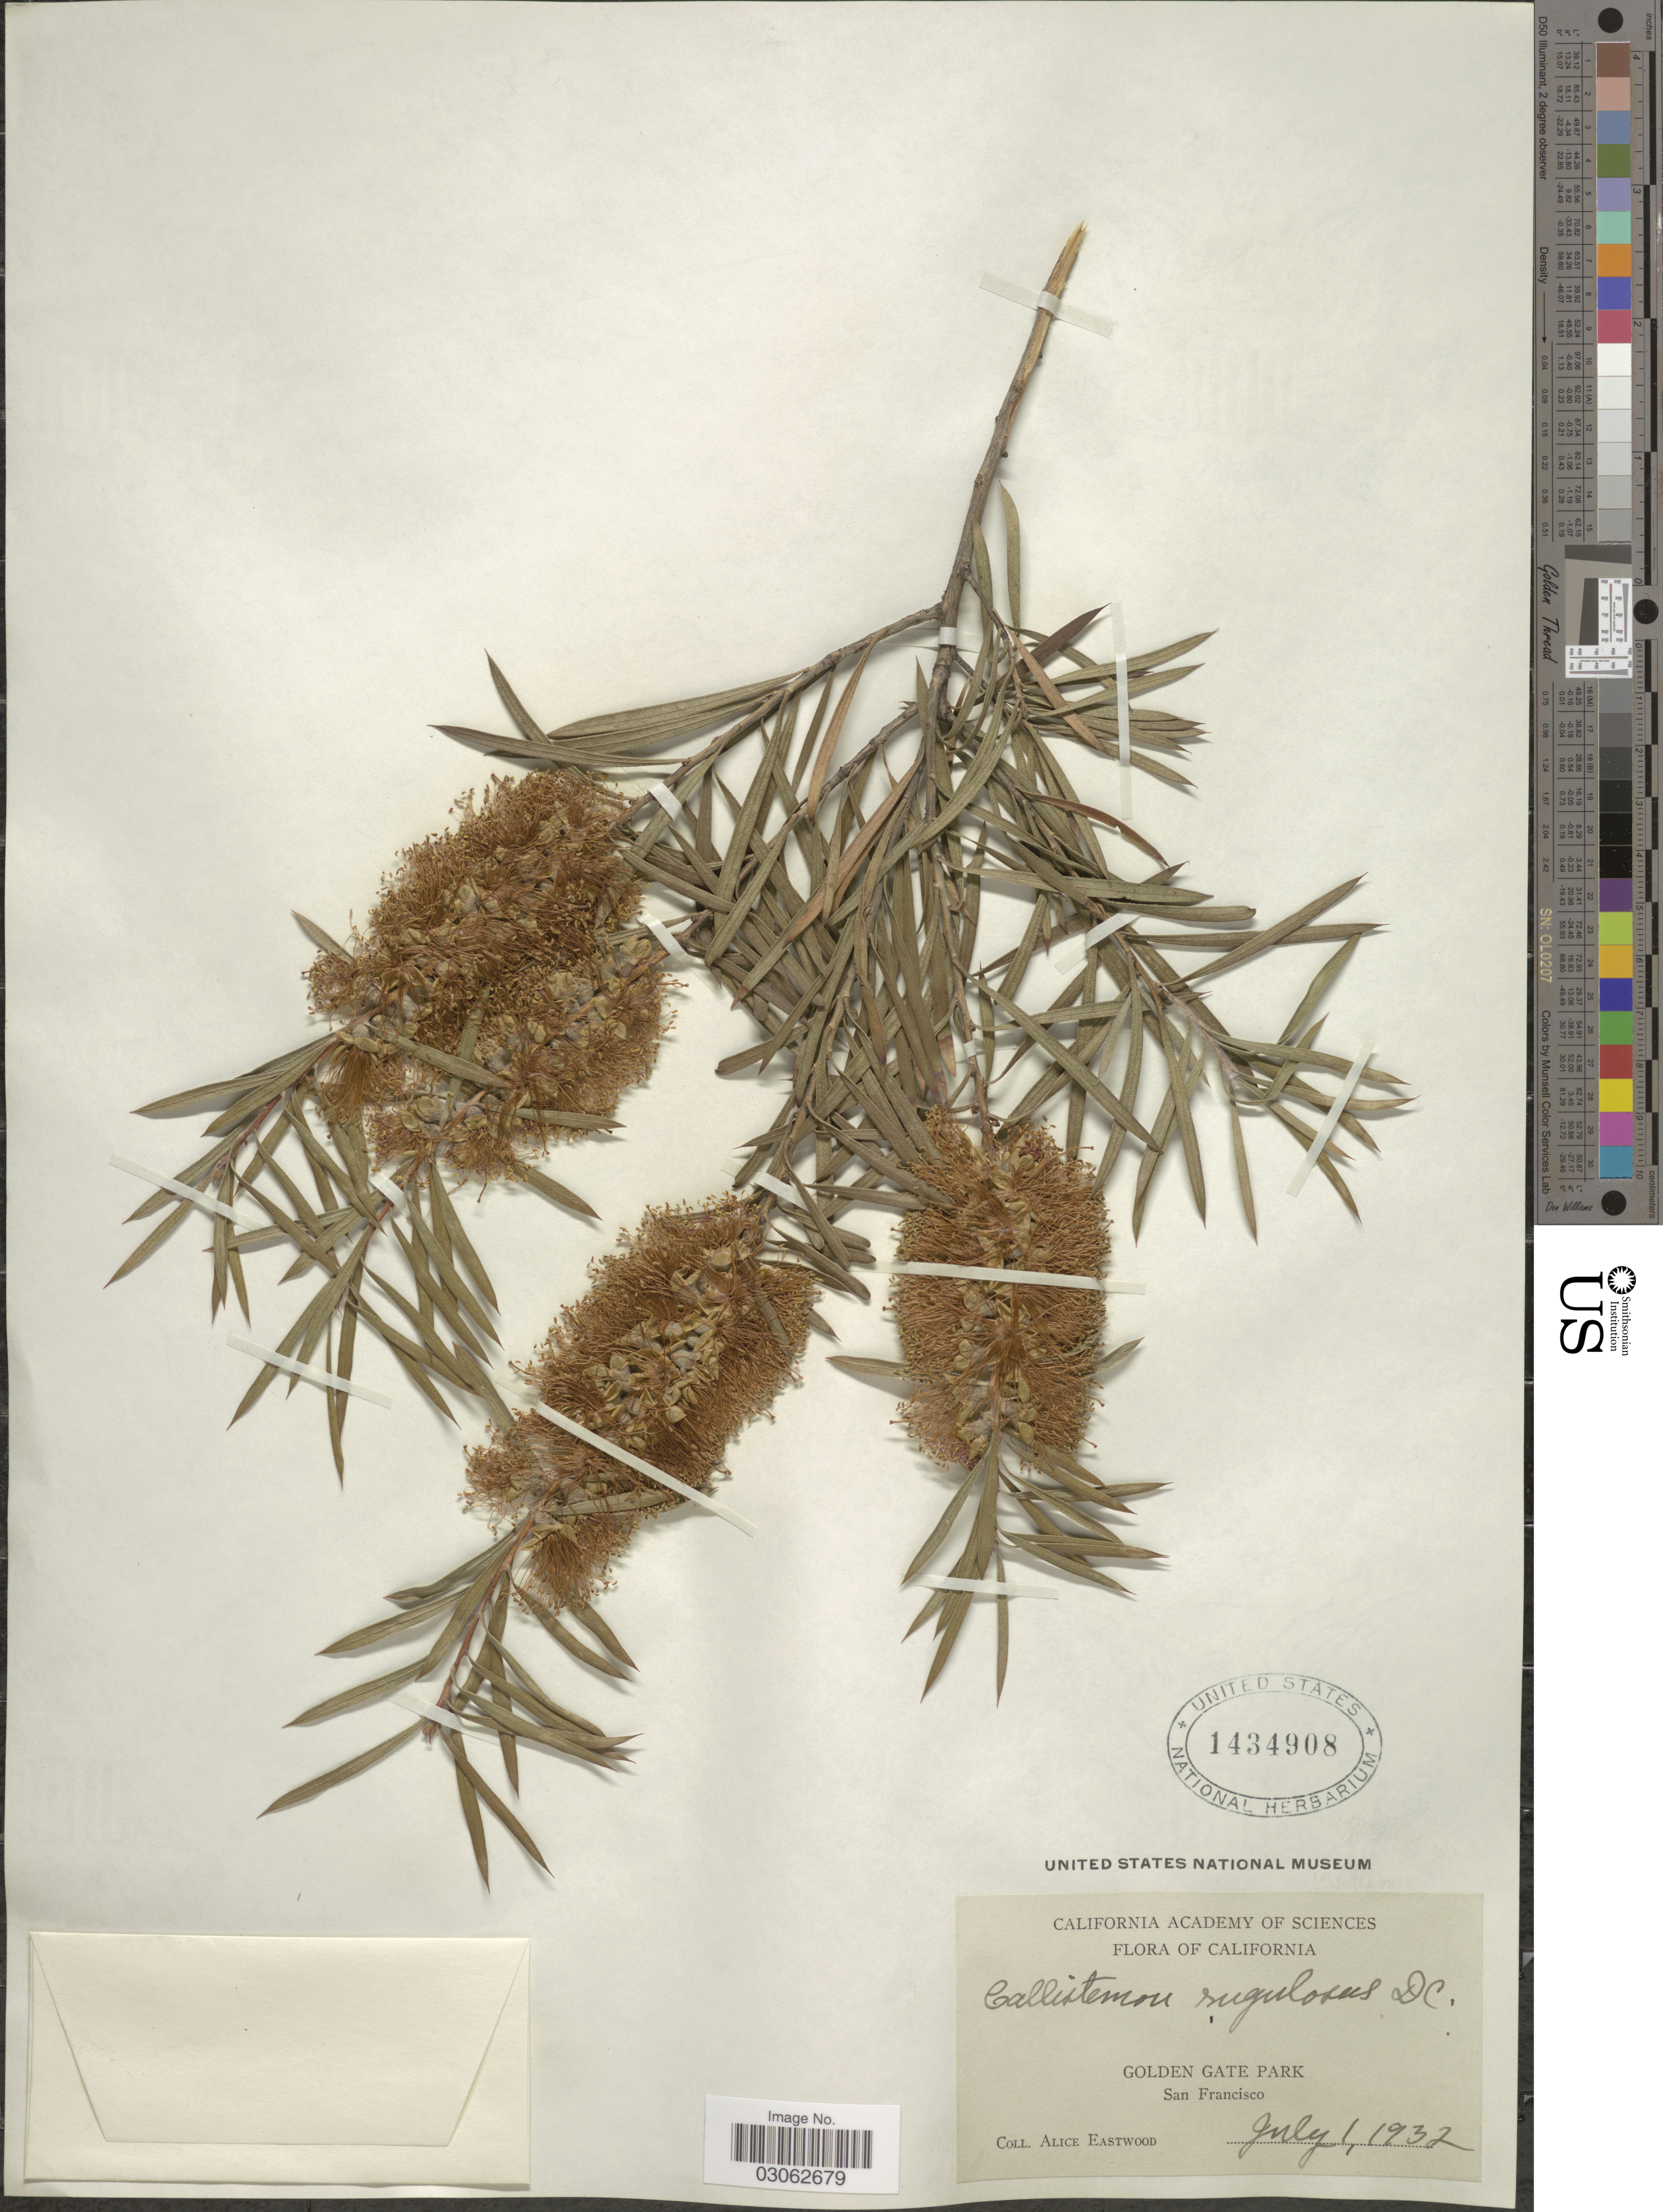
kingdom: Plantae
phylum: Tracheophyta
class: Magnoliopsida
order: Myrtales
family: Myrtaceae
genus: Callistemon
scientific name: Callistemon rugulosus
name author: (Link) DC.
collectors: A. Eastwood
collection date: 1932-07-01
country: United States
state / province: California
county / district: San Francisco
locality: Golden Gate Park, San Francisco.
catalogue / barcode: US 1434908